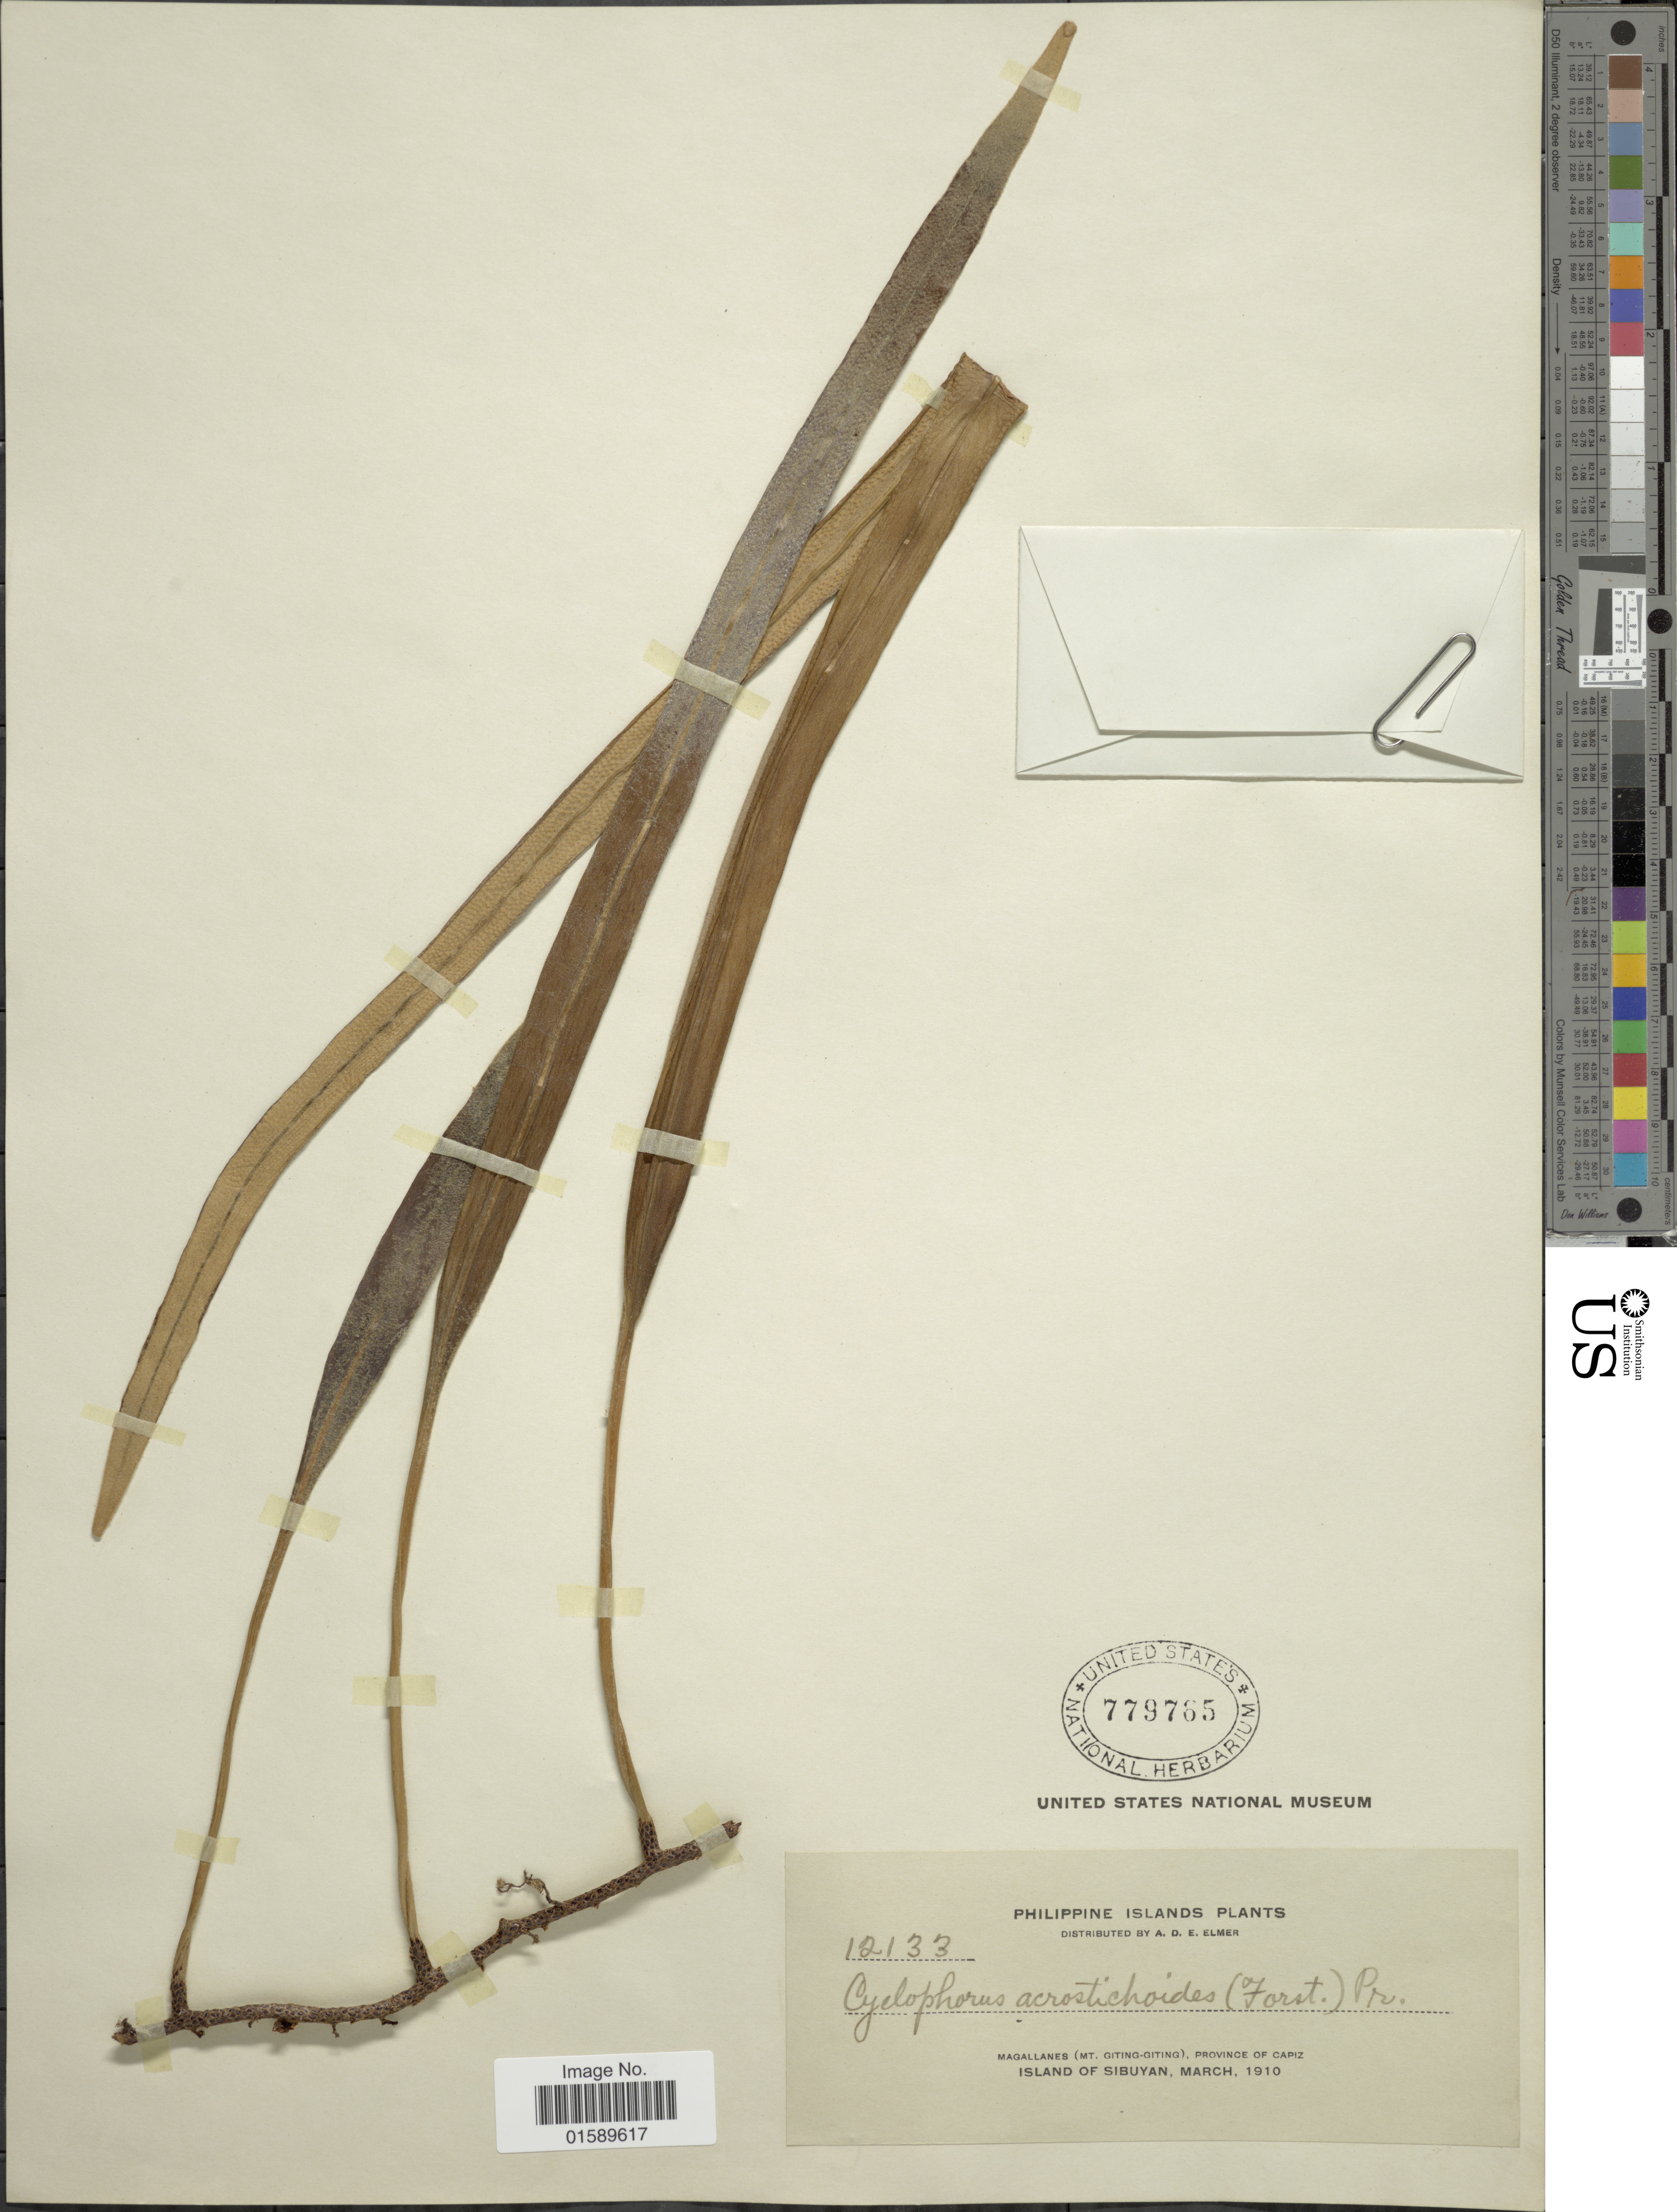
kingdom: Plantae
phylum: Tracheophyta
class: Polypodiopsida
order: Polypodiales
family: Polypodiaceae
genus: Pyrrosia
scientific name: Pyrrosia longifolia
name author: (Burm. f.) C.V. Morton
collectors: A. D. E. Elmer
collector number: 12133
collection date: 1910-03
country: Philippines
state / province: Western Visayas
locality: Magallanes (Mt. Giting-Giting), Province of Capiz, Island of Sibuyan.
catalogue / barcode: US 779765